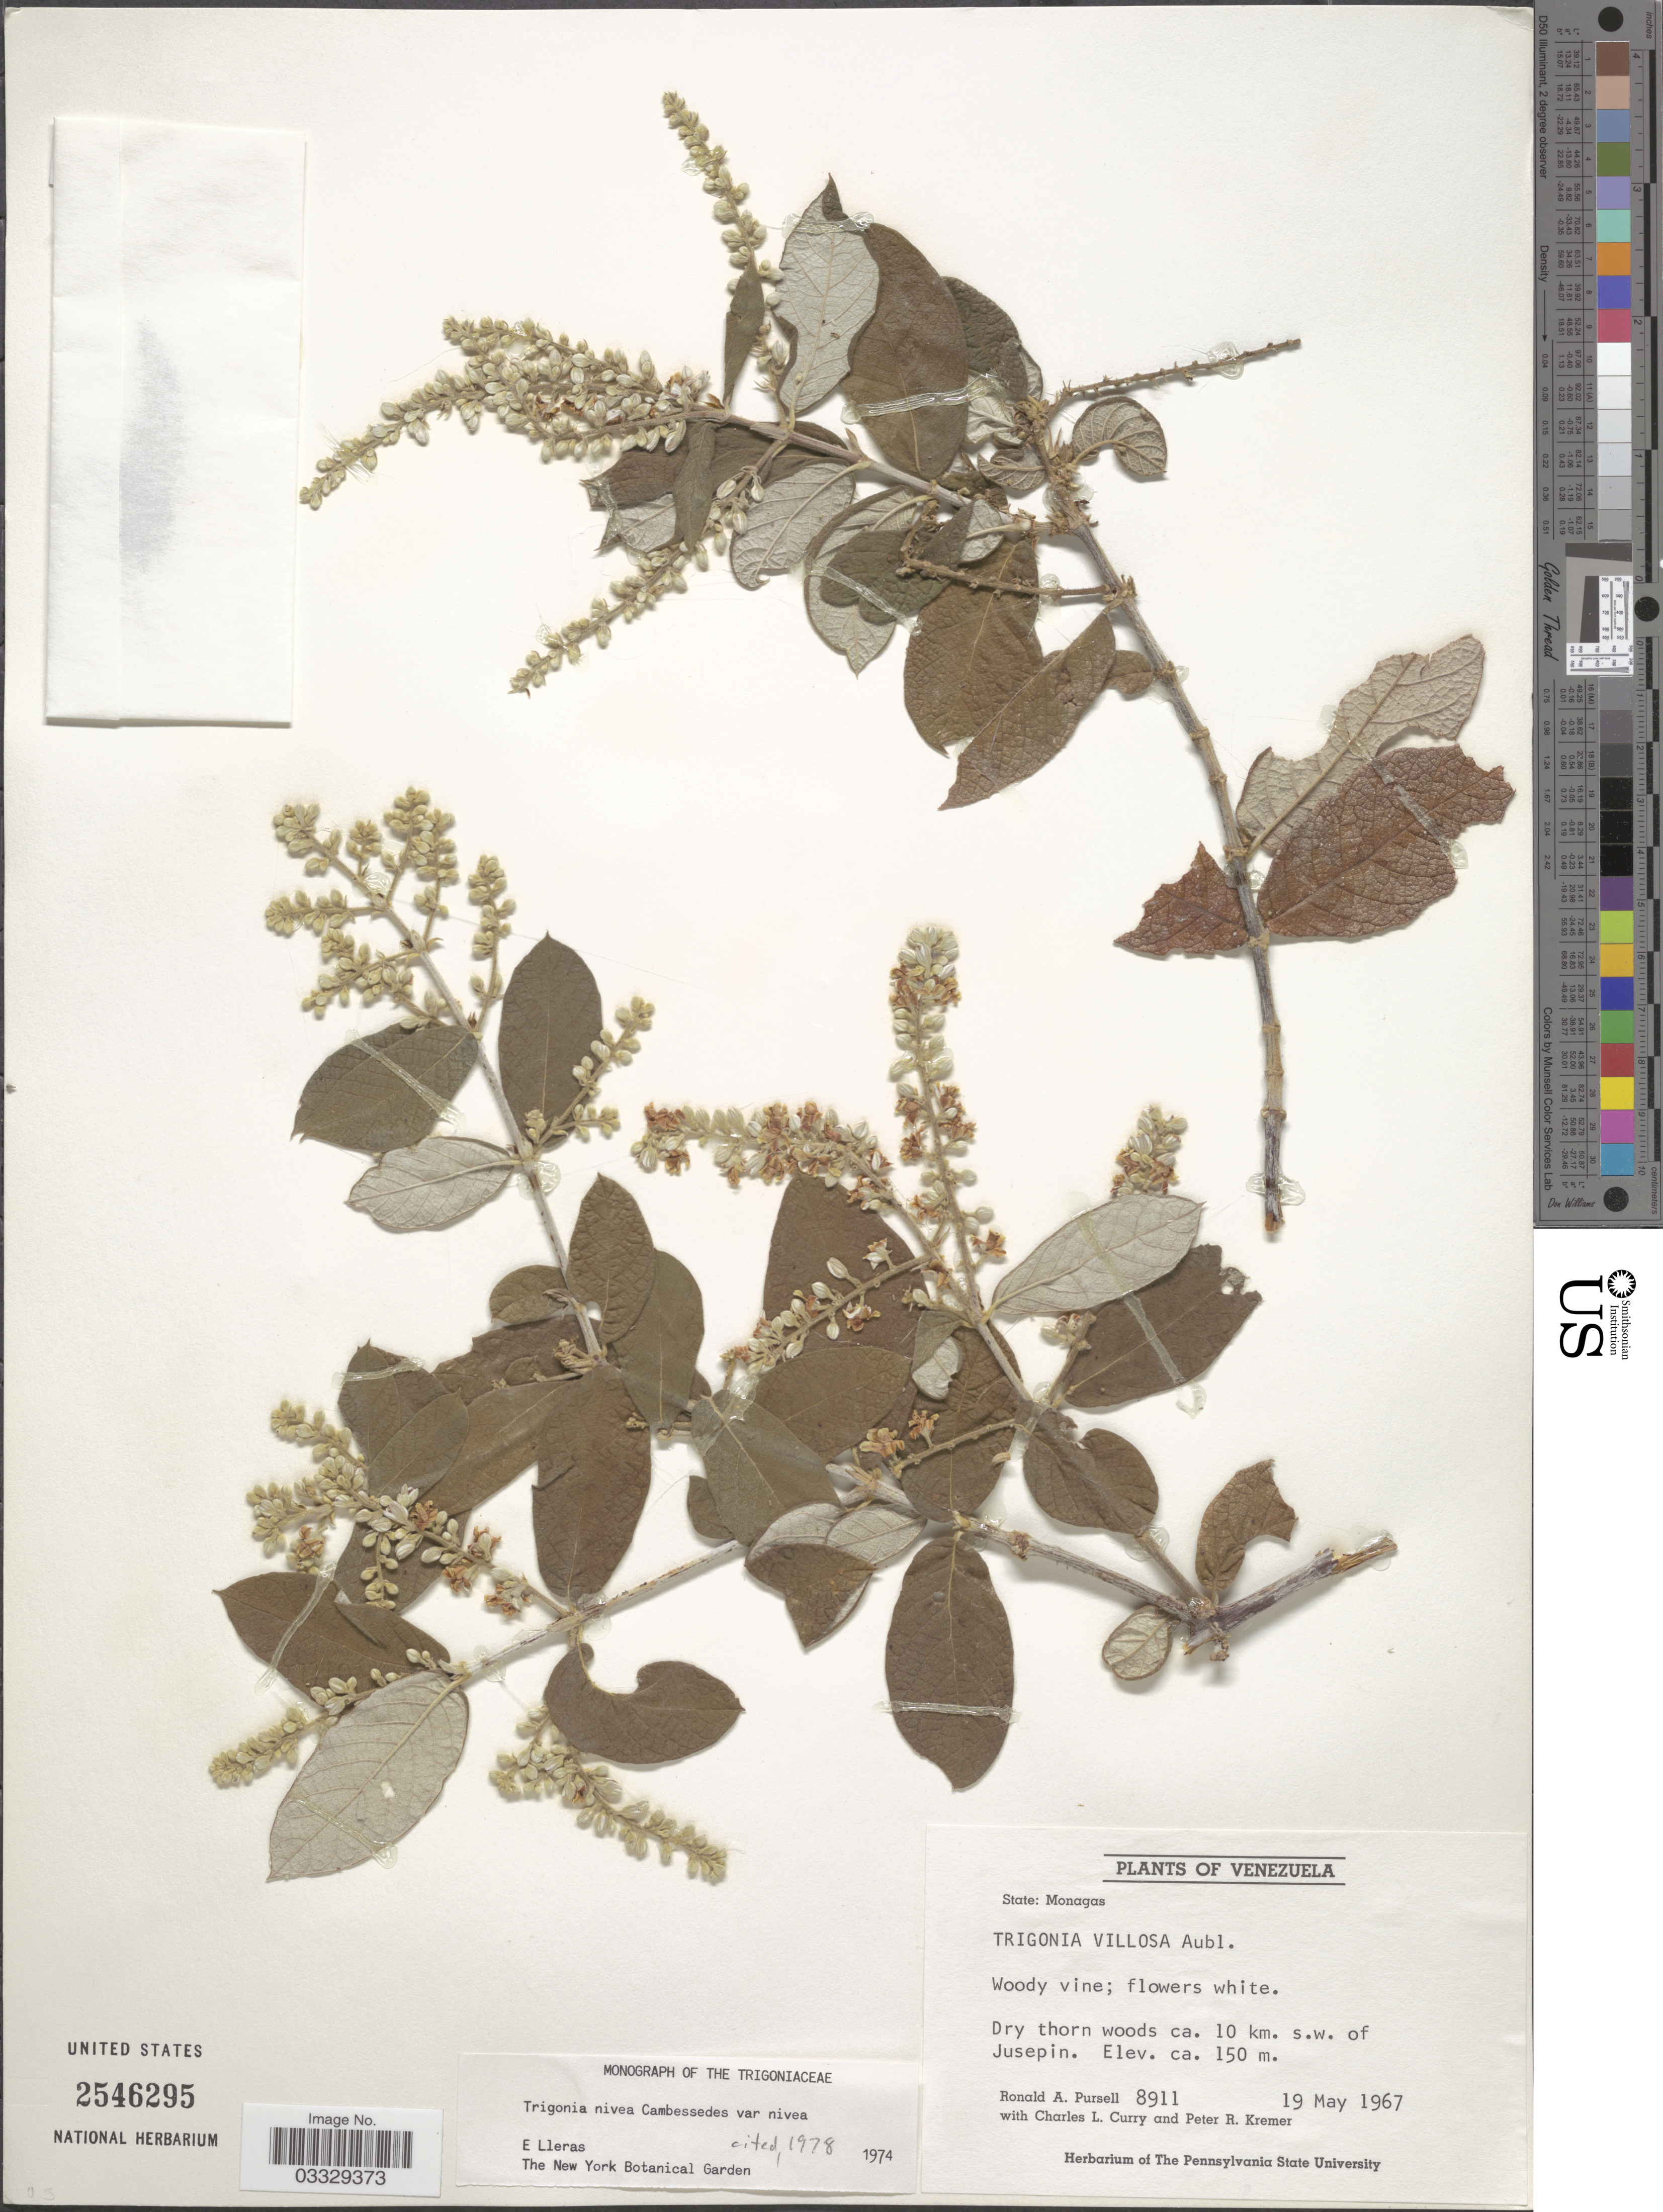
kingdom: Plantae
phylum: Tracheophyta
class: Magnoliopsida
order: Malpighiales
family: Trigoniaceae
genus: Trigonia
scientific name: Trigonia nivea var. nivea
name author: Cambess.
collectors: R. A. Pursell, C. L. Curry & P. Kremer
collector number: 8911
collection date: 1967-05-19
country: Venezuela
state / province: Monagas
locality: Ca. 10 km. s.w. of Jusepin.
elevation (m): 150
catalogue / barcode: US 2546295